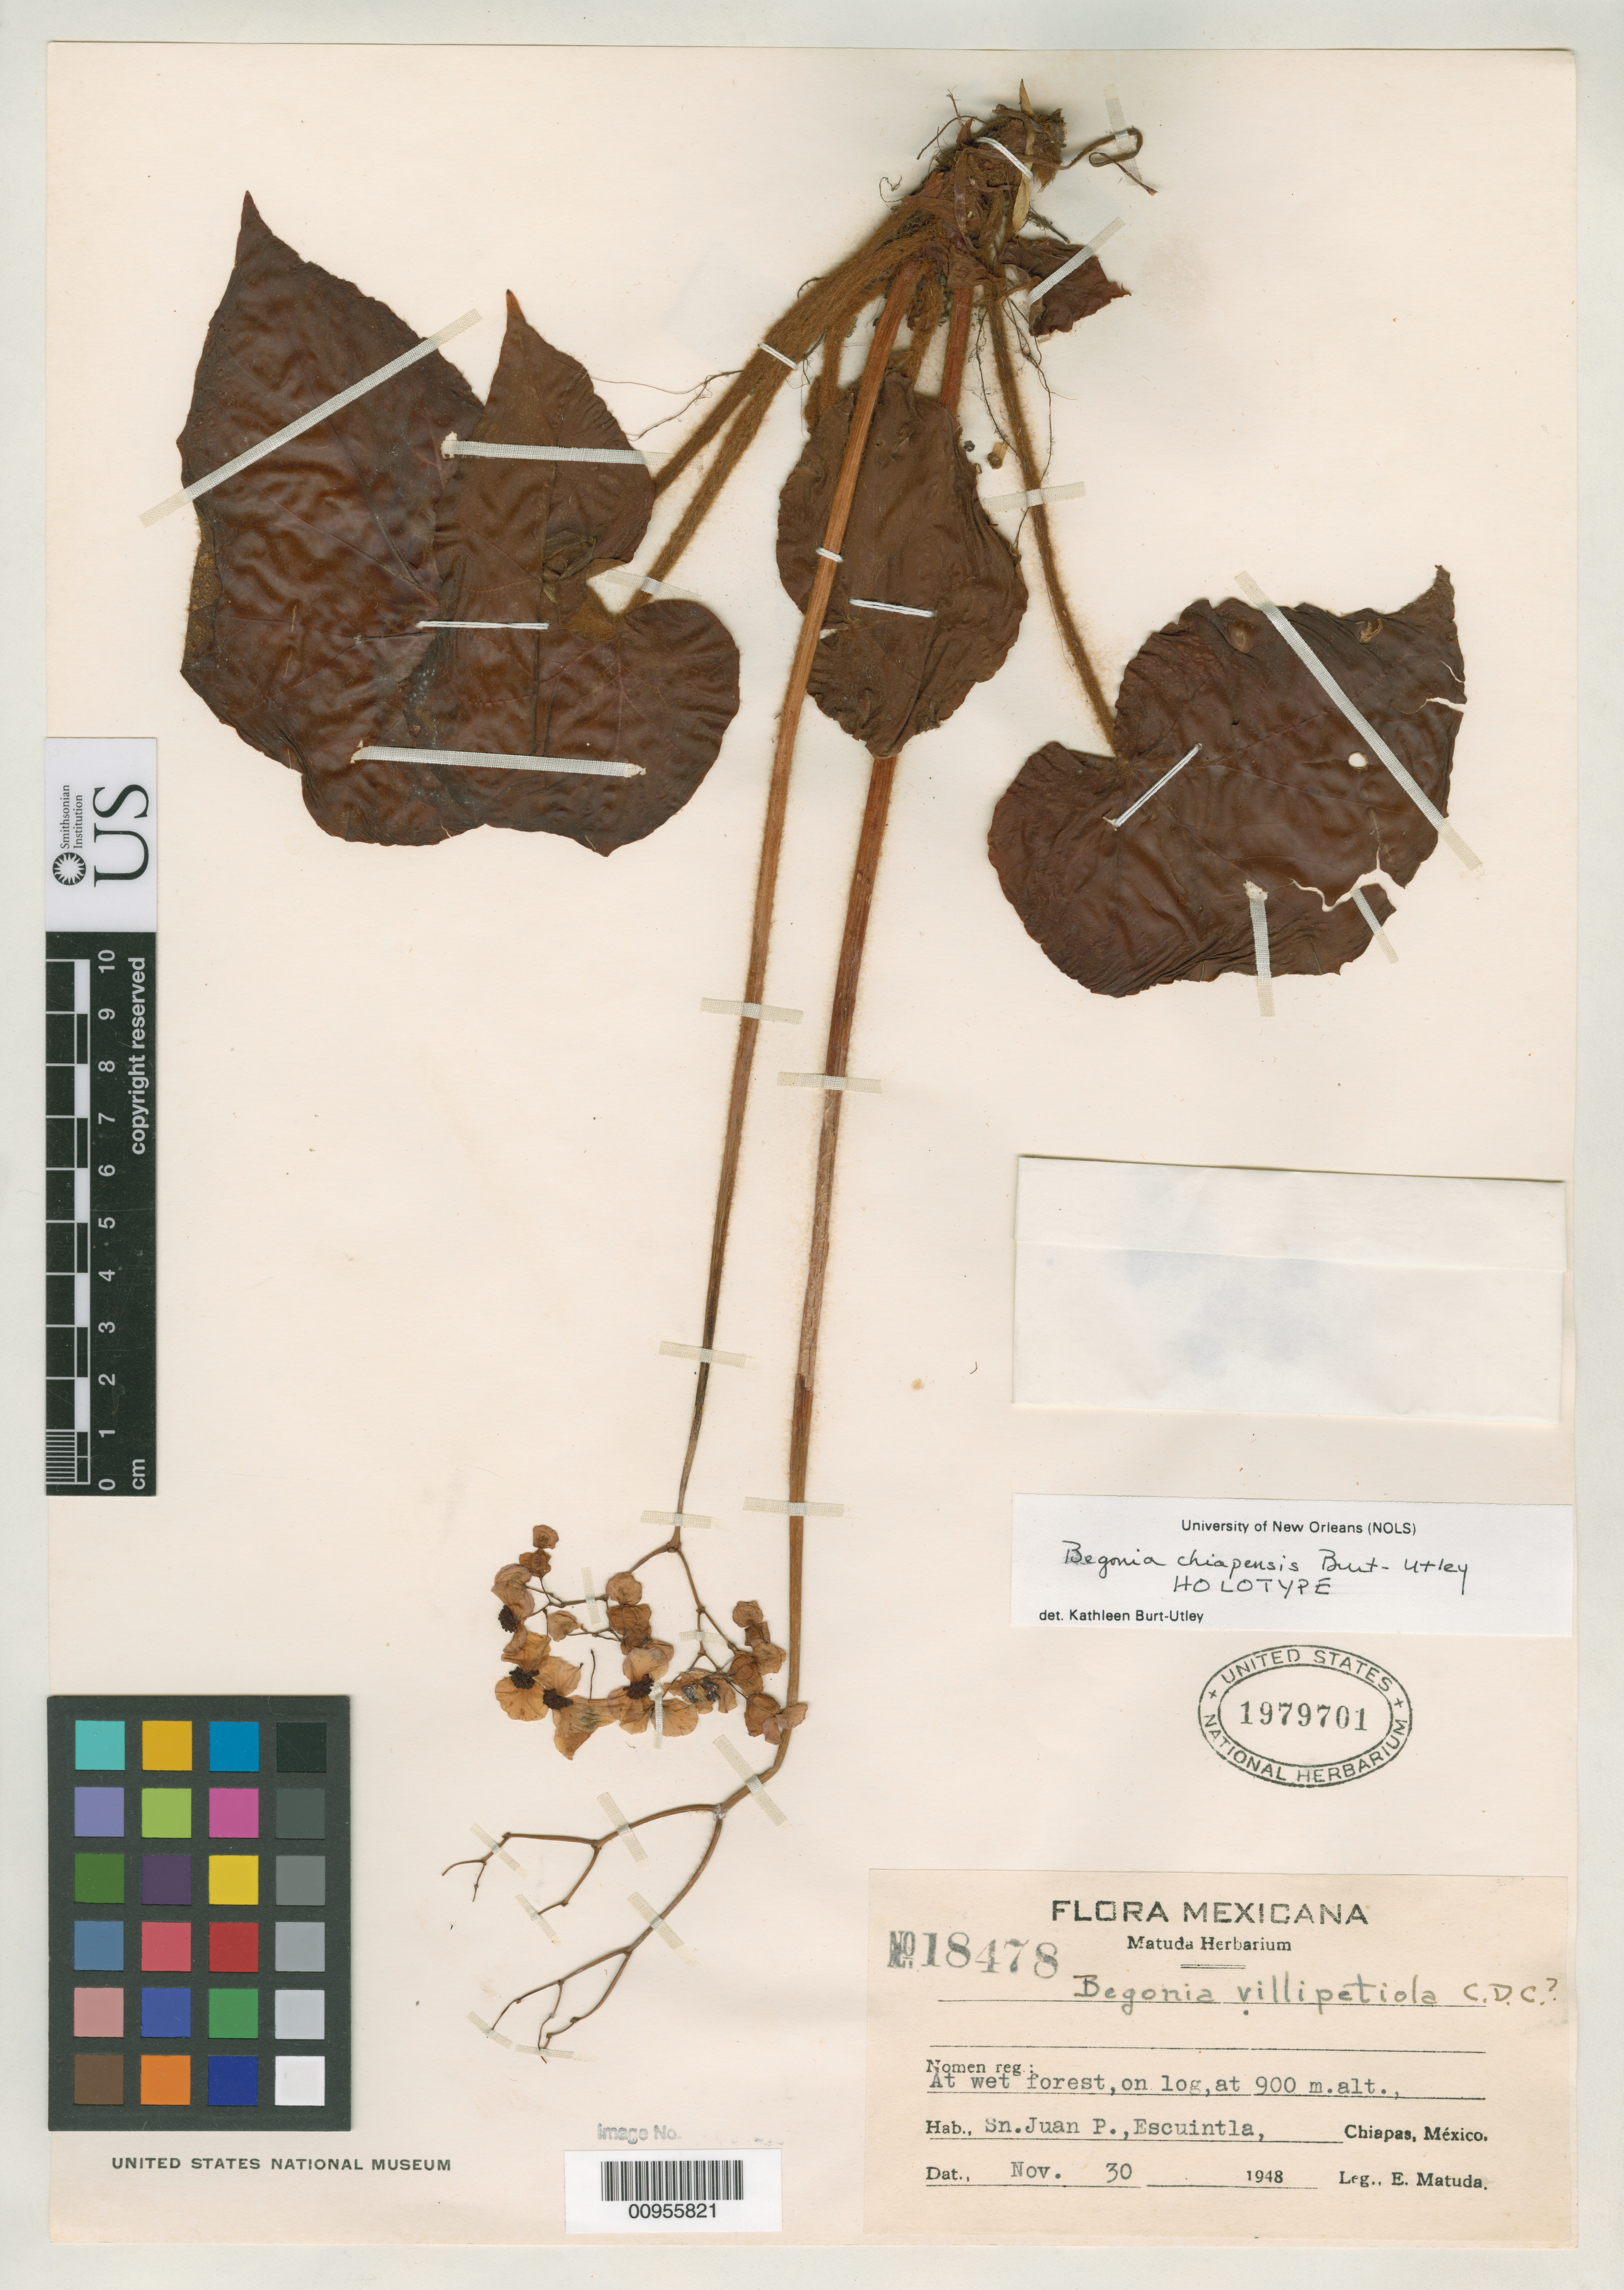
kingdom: Plantae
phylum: Tracheophyta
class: Magnoliopsida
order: Cucurbitales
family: Begoniaceae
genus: Begonia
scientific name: Begonia chiapensis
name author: Burt-Utley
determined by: Burt-Utley, Kathleen M.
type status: Holotype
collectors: E. Matuda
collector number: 18478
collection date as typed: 30 Nov 1948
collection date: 1948-11-30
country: Mexico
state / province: Chiapas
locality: Sn. Juan P., Escuintla, Chiapas.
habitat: At wet forest, on log.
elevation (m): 900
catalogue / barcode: US 1979701